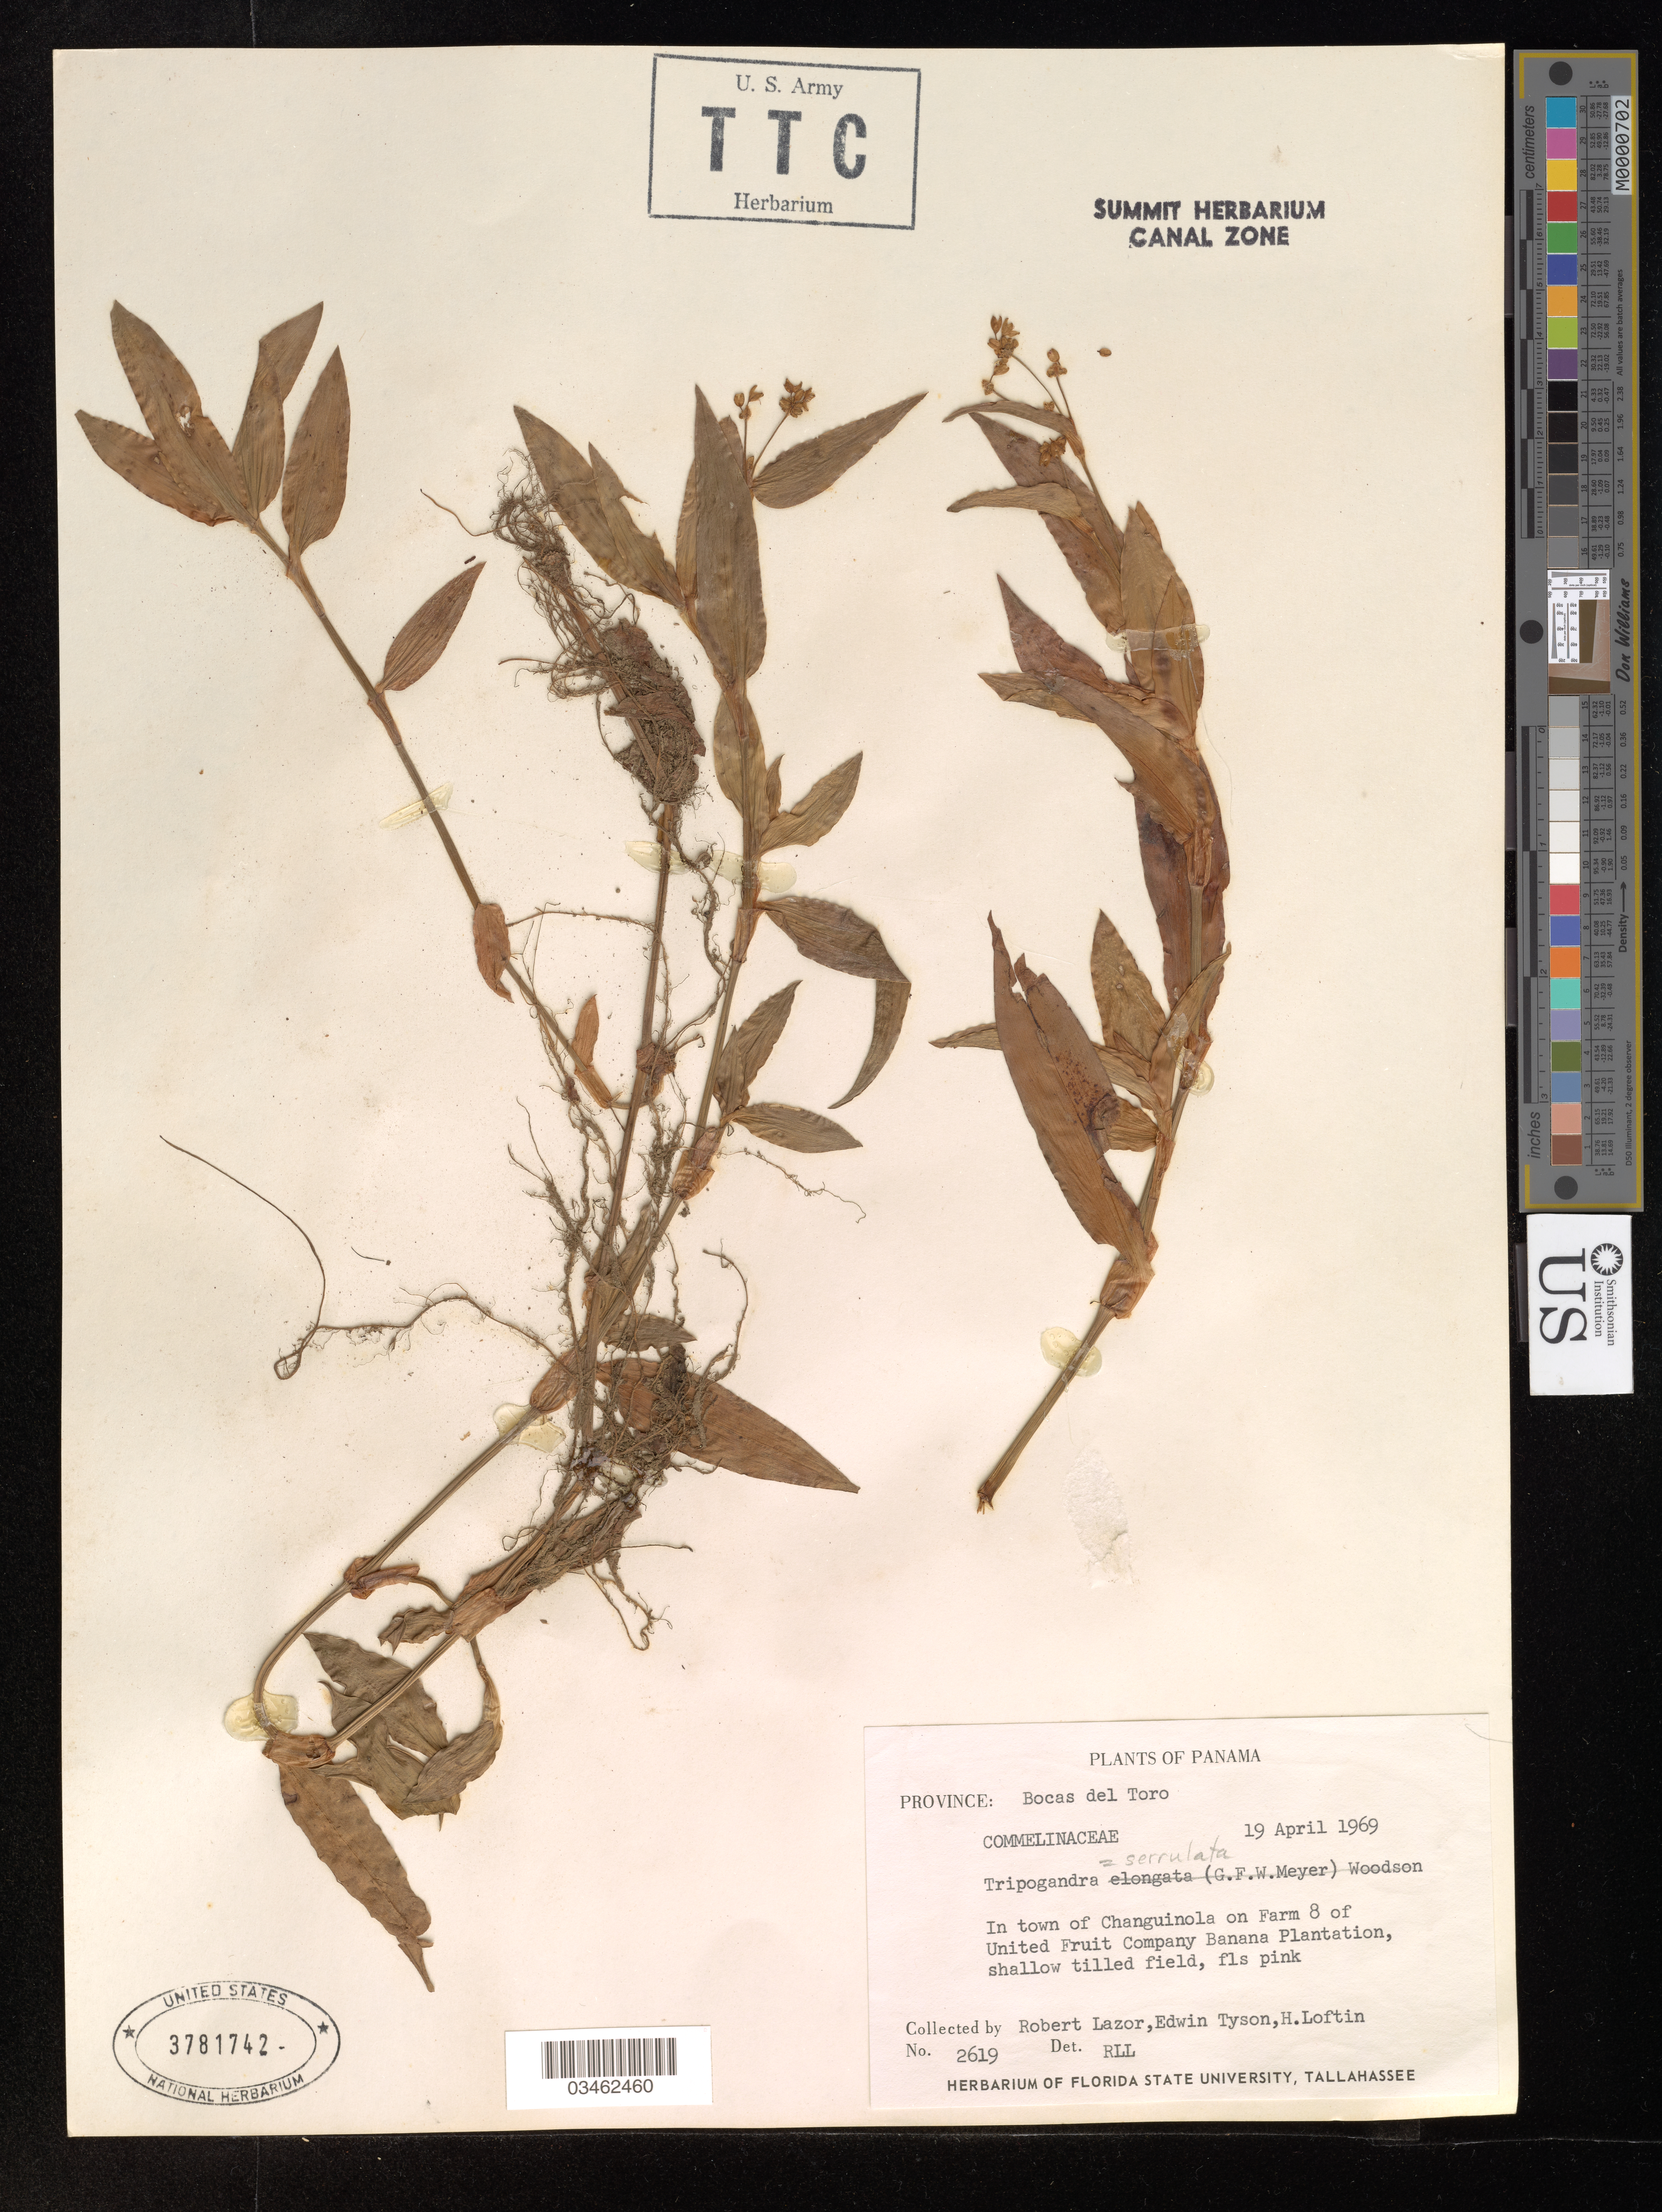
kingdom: Plantae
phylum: Tracheophyta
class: Liliopsida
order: Commelinales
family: Commelinaceae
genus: Tripogandra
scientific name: Tripogandra serrulata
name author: (Vahl) Handlos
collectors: R. Lazor, E. Tyson & H. Loftin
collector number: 2619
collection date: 1969-04-19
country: Panama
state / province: Bocas del Toro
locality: In town of Changuinola on Farm 8 of United Fruit Company Banana Plantation.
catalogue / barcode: US 3781742